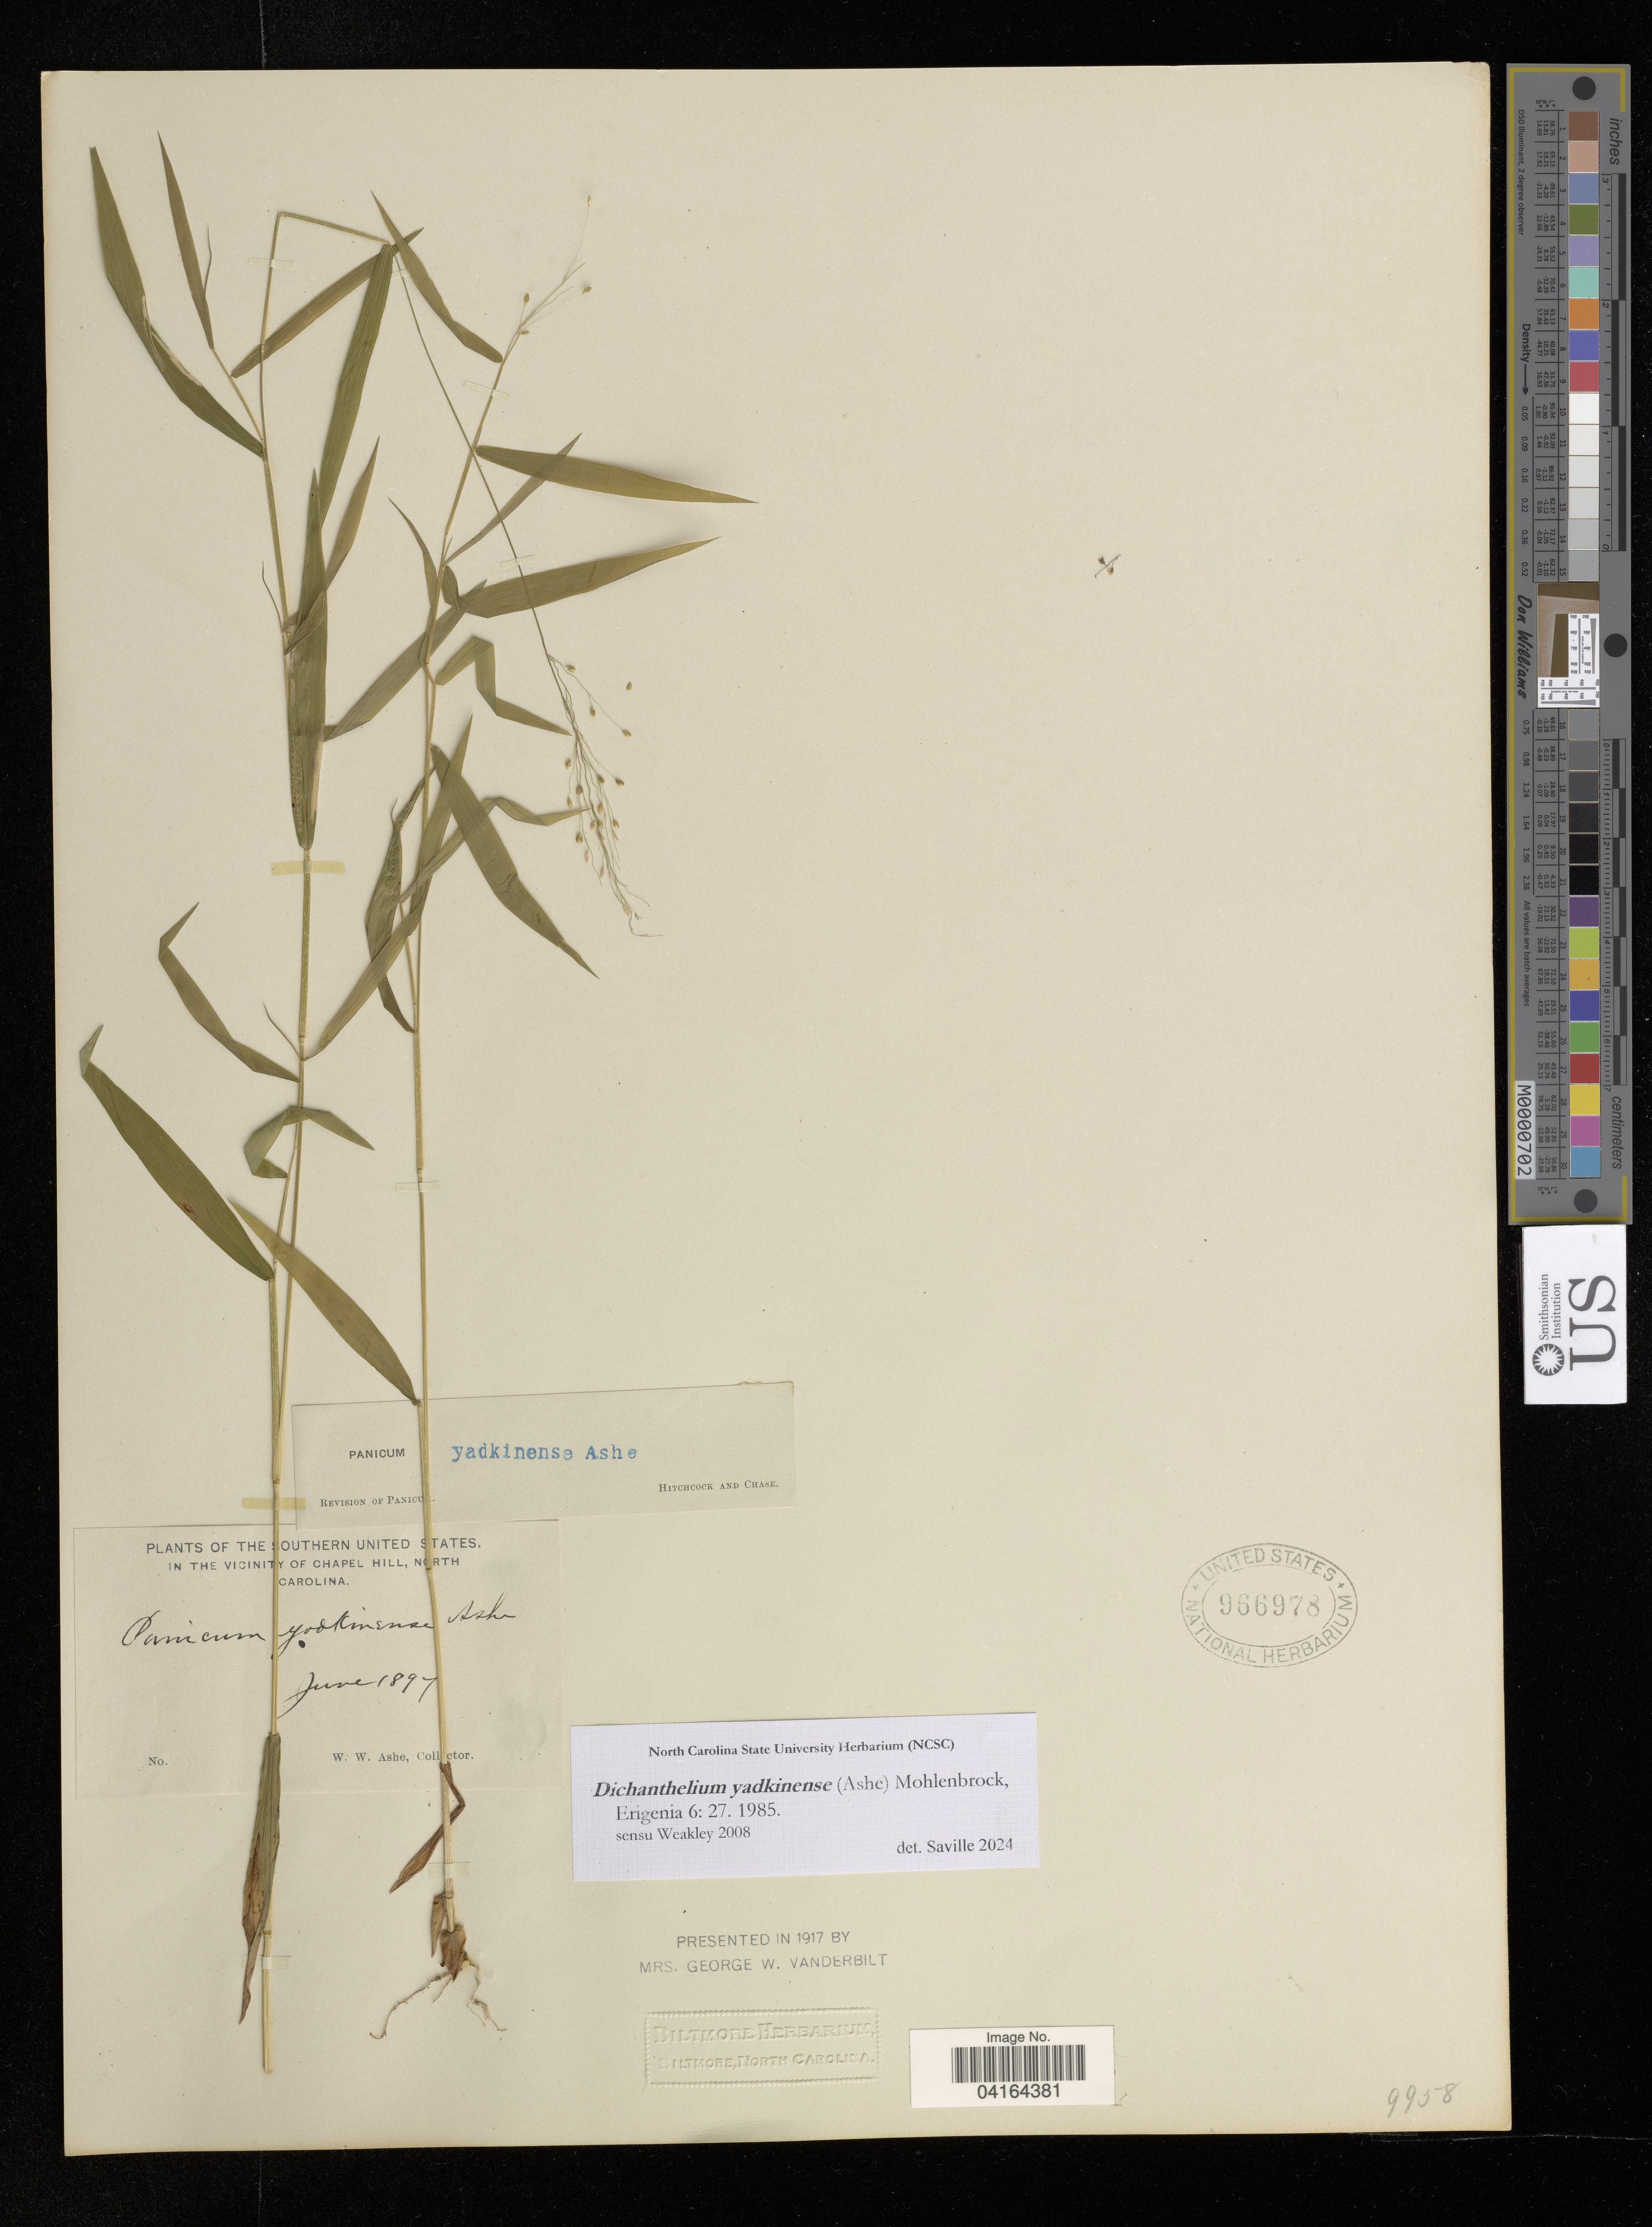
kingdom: Plantae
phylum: Tracheophyta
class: Liliopsida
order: Poales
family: Poaceae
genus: Dichanthelium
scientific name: Dichanthelium yadkinense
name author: (Ashe) Mohlenbr.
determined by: Saville, A. C., (NCSC), North Carolina State University (UNITED STATES)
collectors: W. W. Ashe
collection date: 1897-06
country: United States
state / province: North Carolina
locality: In the Vicinity of Chapel Hill, North Carolina.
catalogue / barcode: US 966978